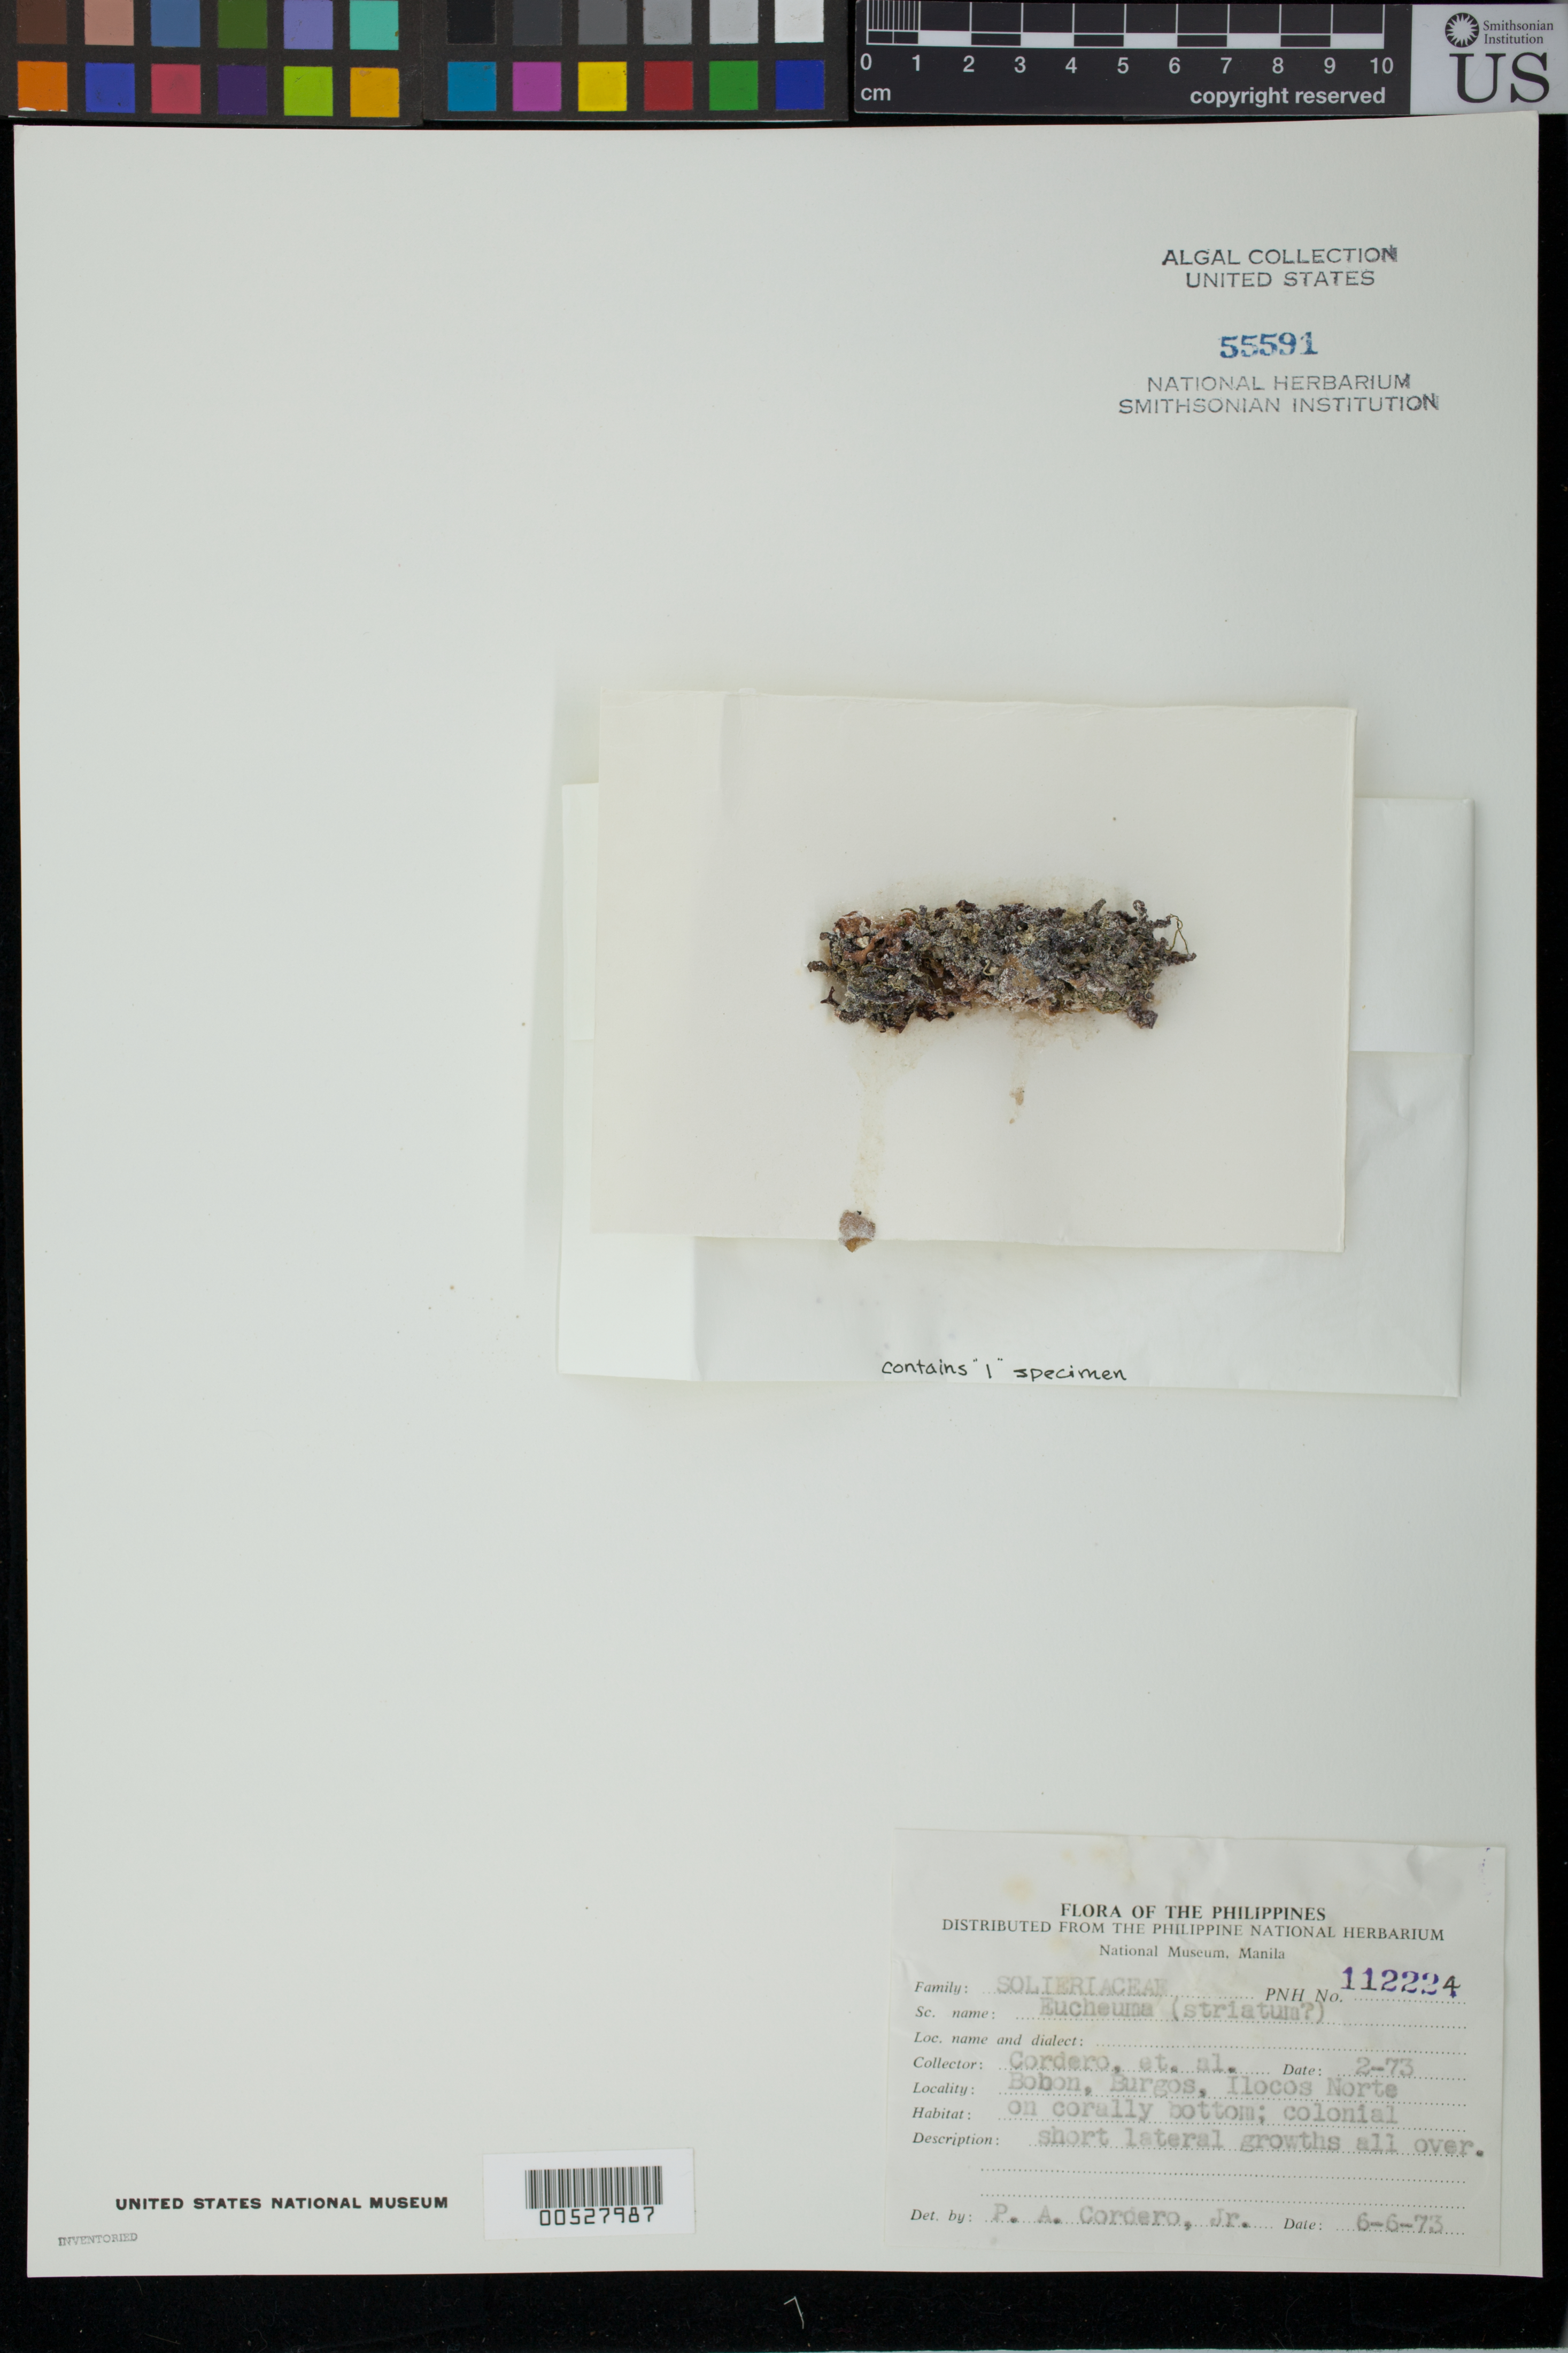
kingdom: Plantae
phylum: Rhodophyta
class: Florideophyceae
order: Gigartinales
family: Solieriaceae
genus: Kappaphycus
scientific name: Kappaphycus striatum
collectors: P. A. Cordero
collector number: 112224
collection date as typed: Feb 1973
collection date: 1973-02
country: Philippines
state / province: Ilocos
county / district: Ilocos Norte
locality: Bobob, burgos, ilocos norte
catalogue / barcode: US 55591